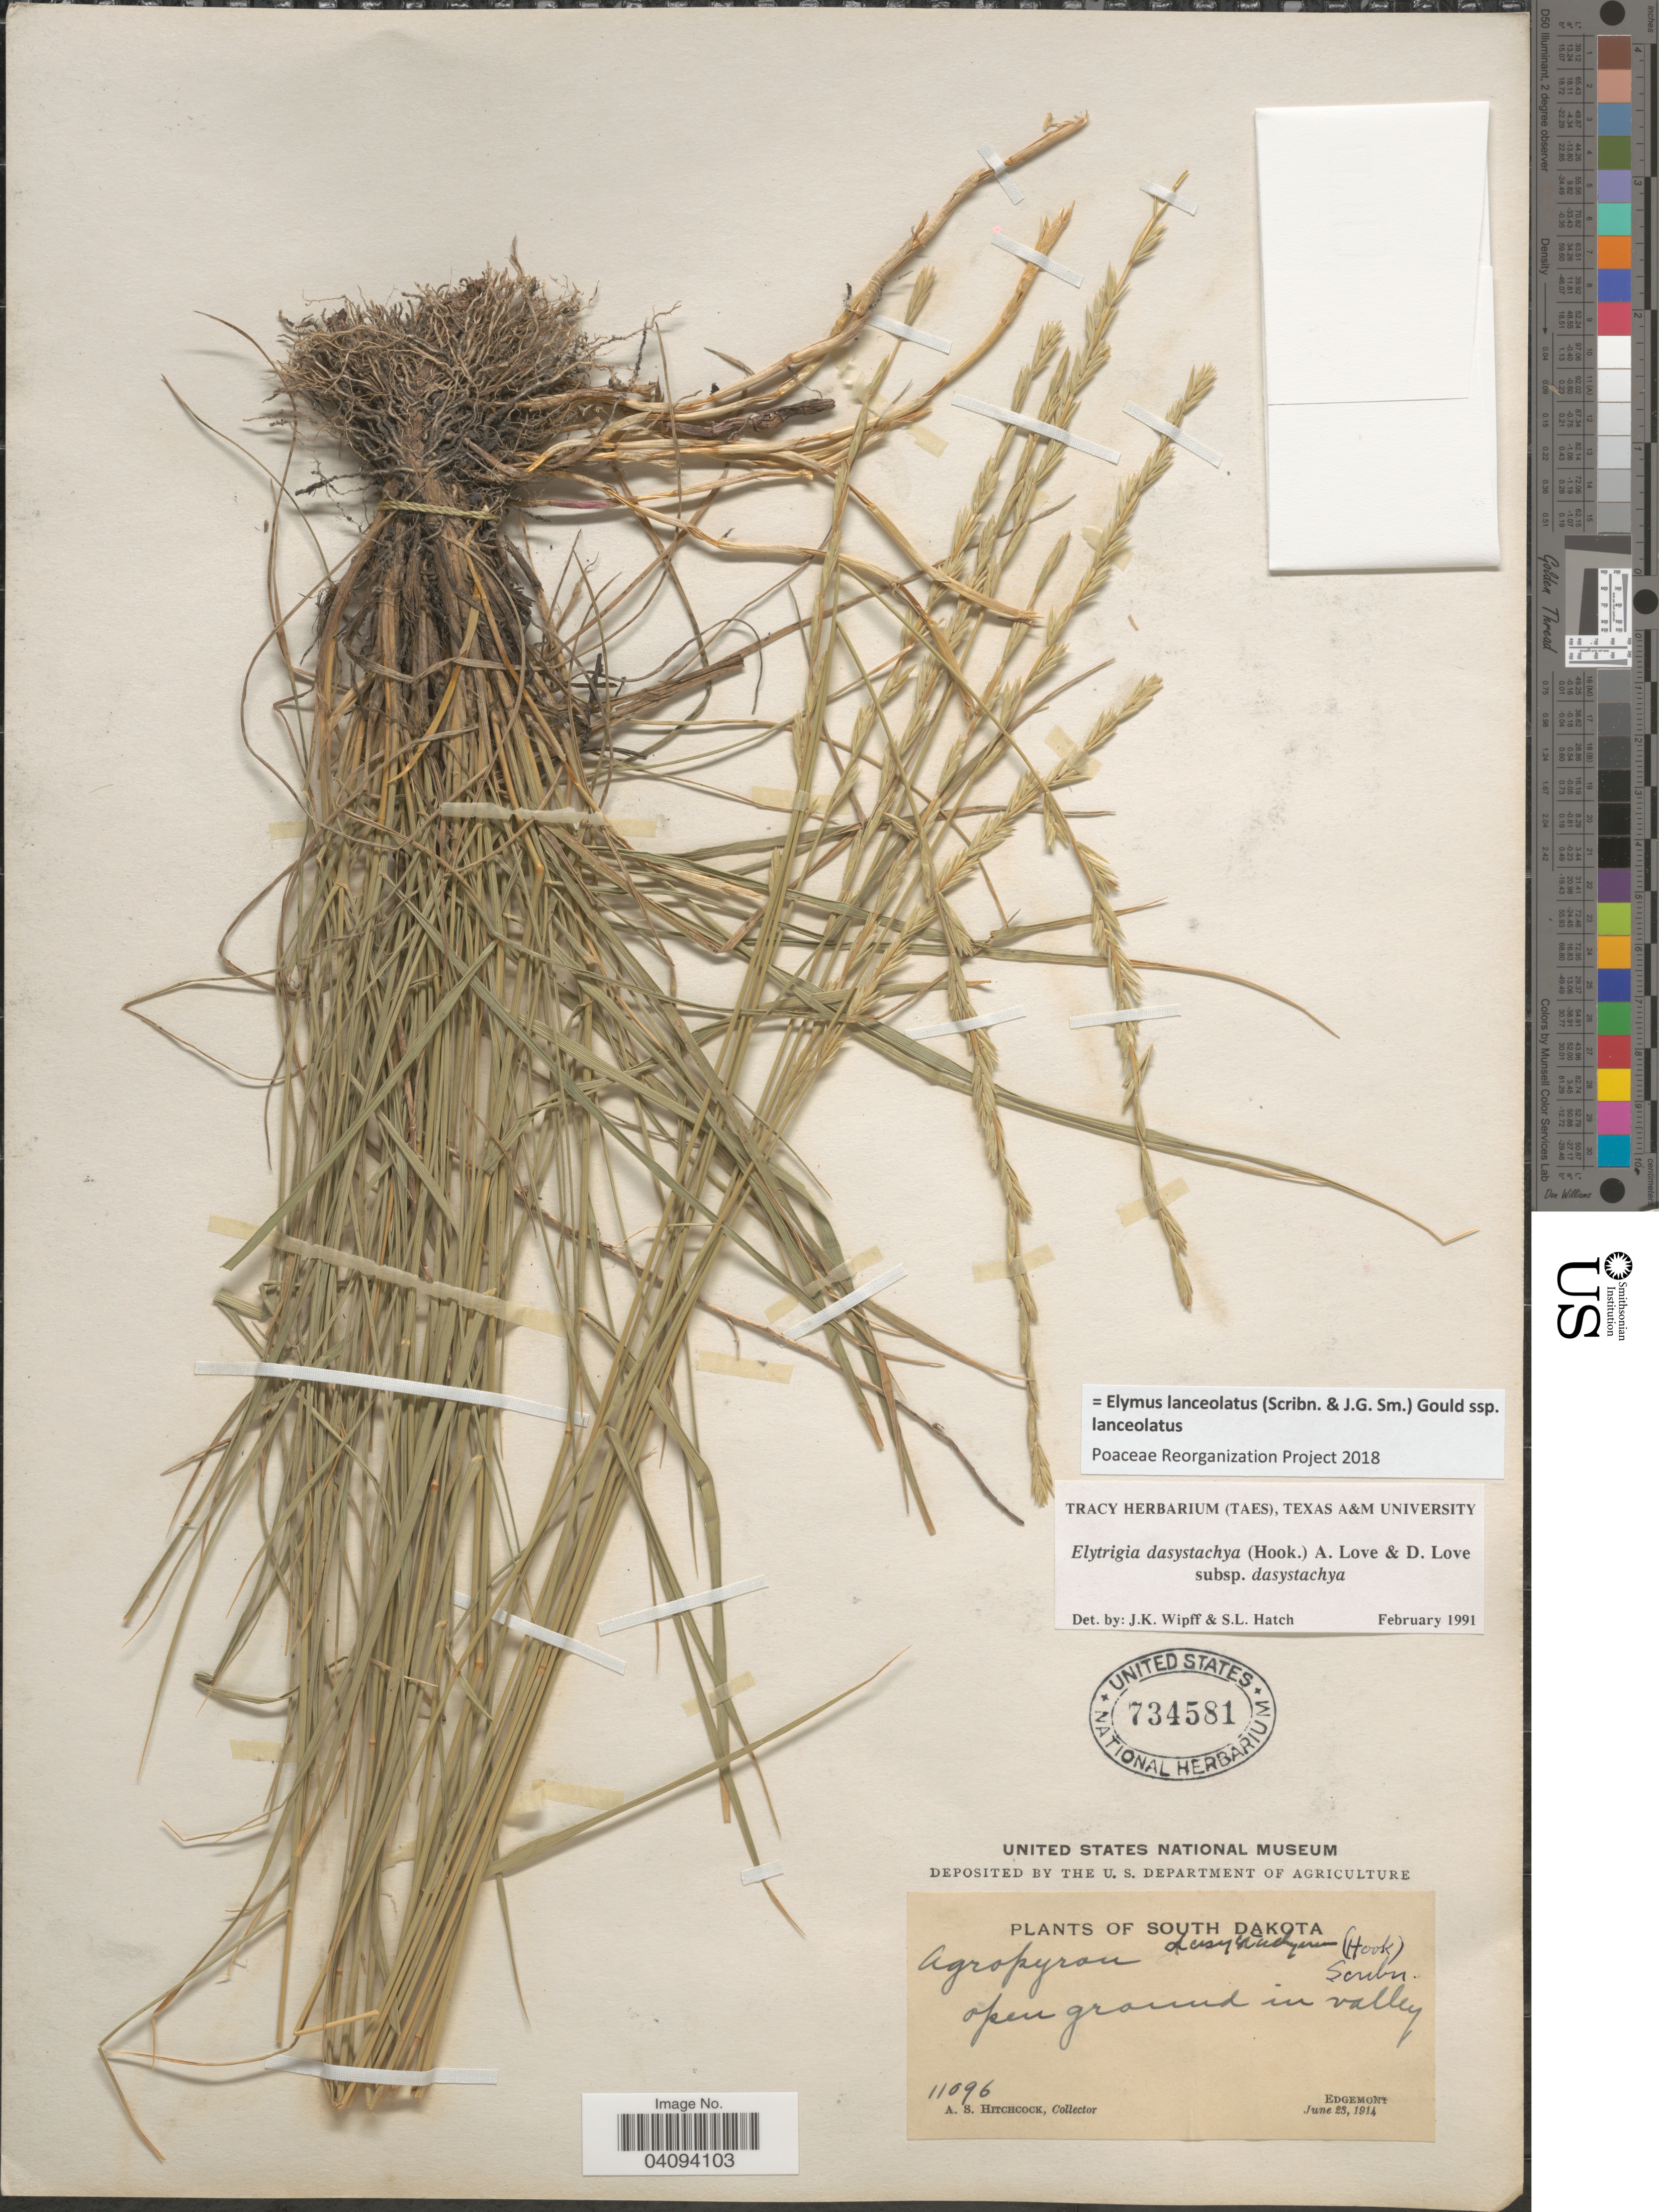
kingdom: Plantae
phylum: Tracheophyta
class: Liliopsida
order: Poales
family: Poaceae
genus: Elymus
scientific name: Elymus lanceolatus subsp. lanceolatus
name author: (Scribn. & J.G. Sm.) Gould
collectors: A. S. Hitchcock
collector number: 11096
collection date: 1914-06-23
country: United States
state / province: South Dakota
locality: Edgemont.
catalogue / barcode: US 734581